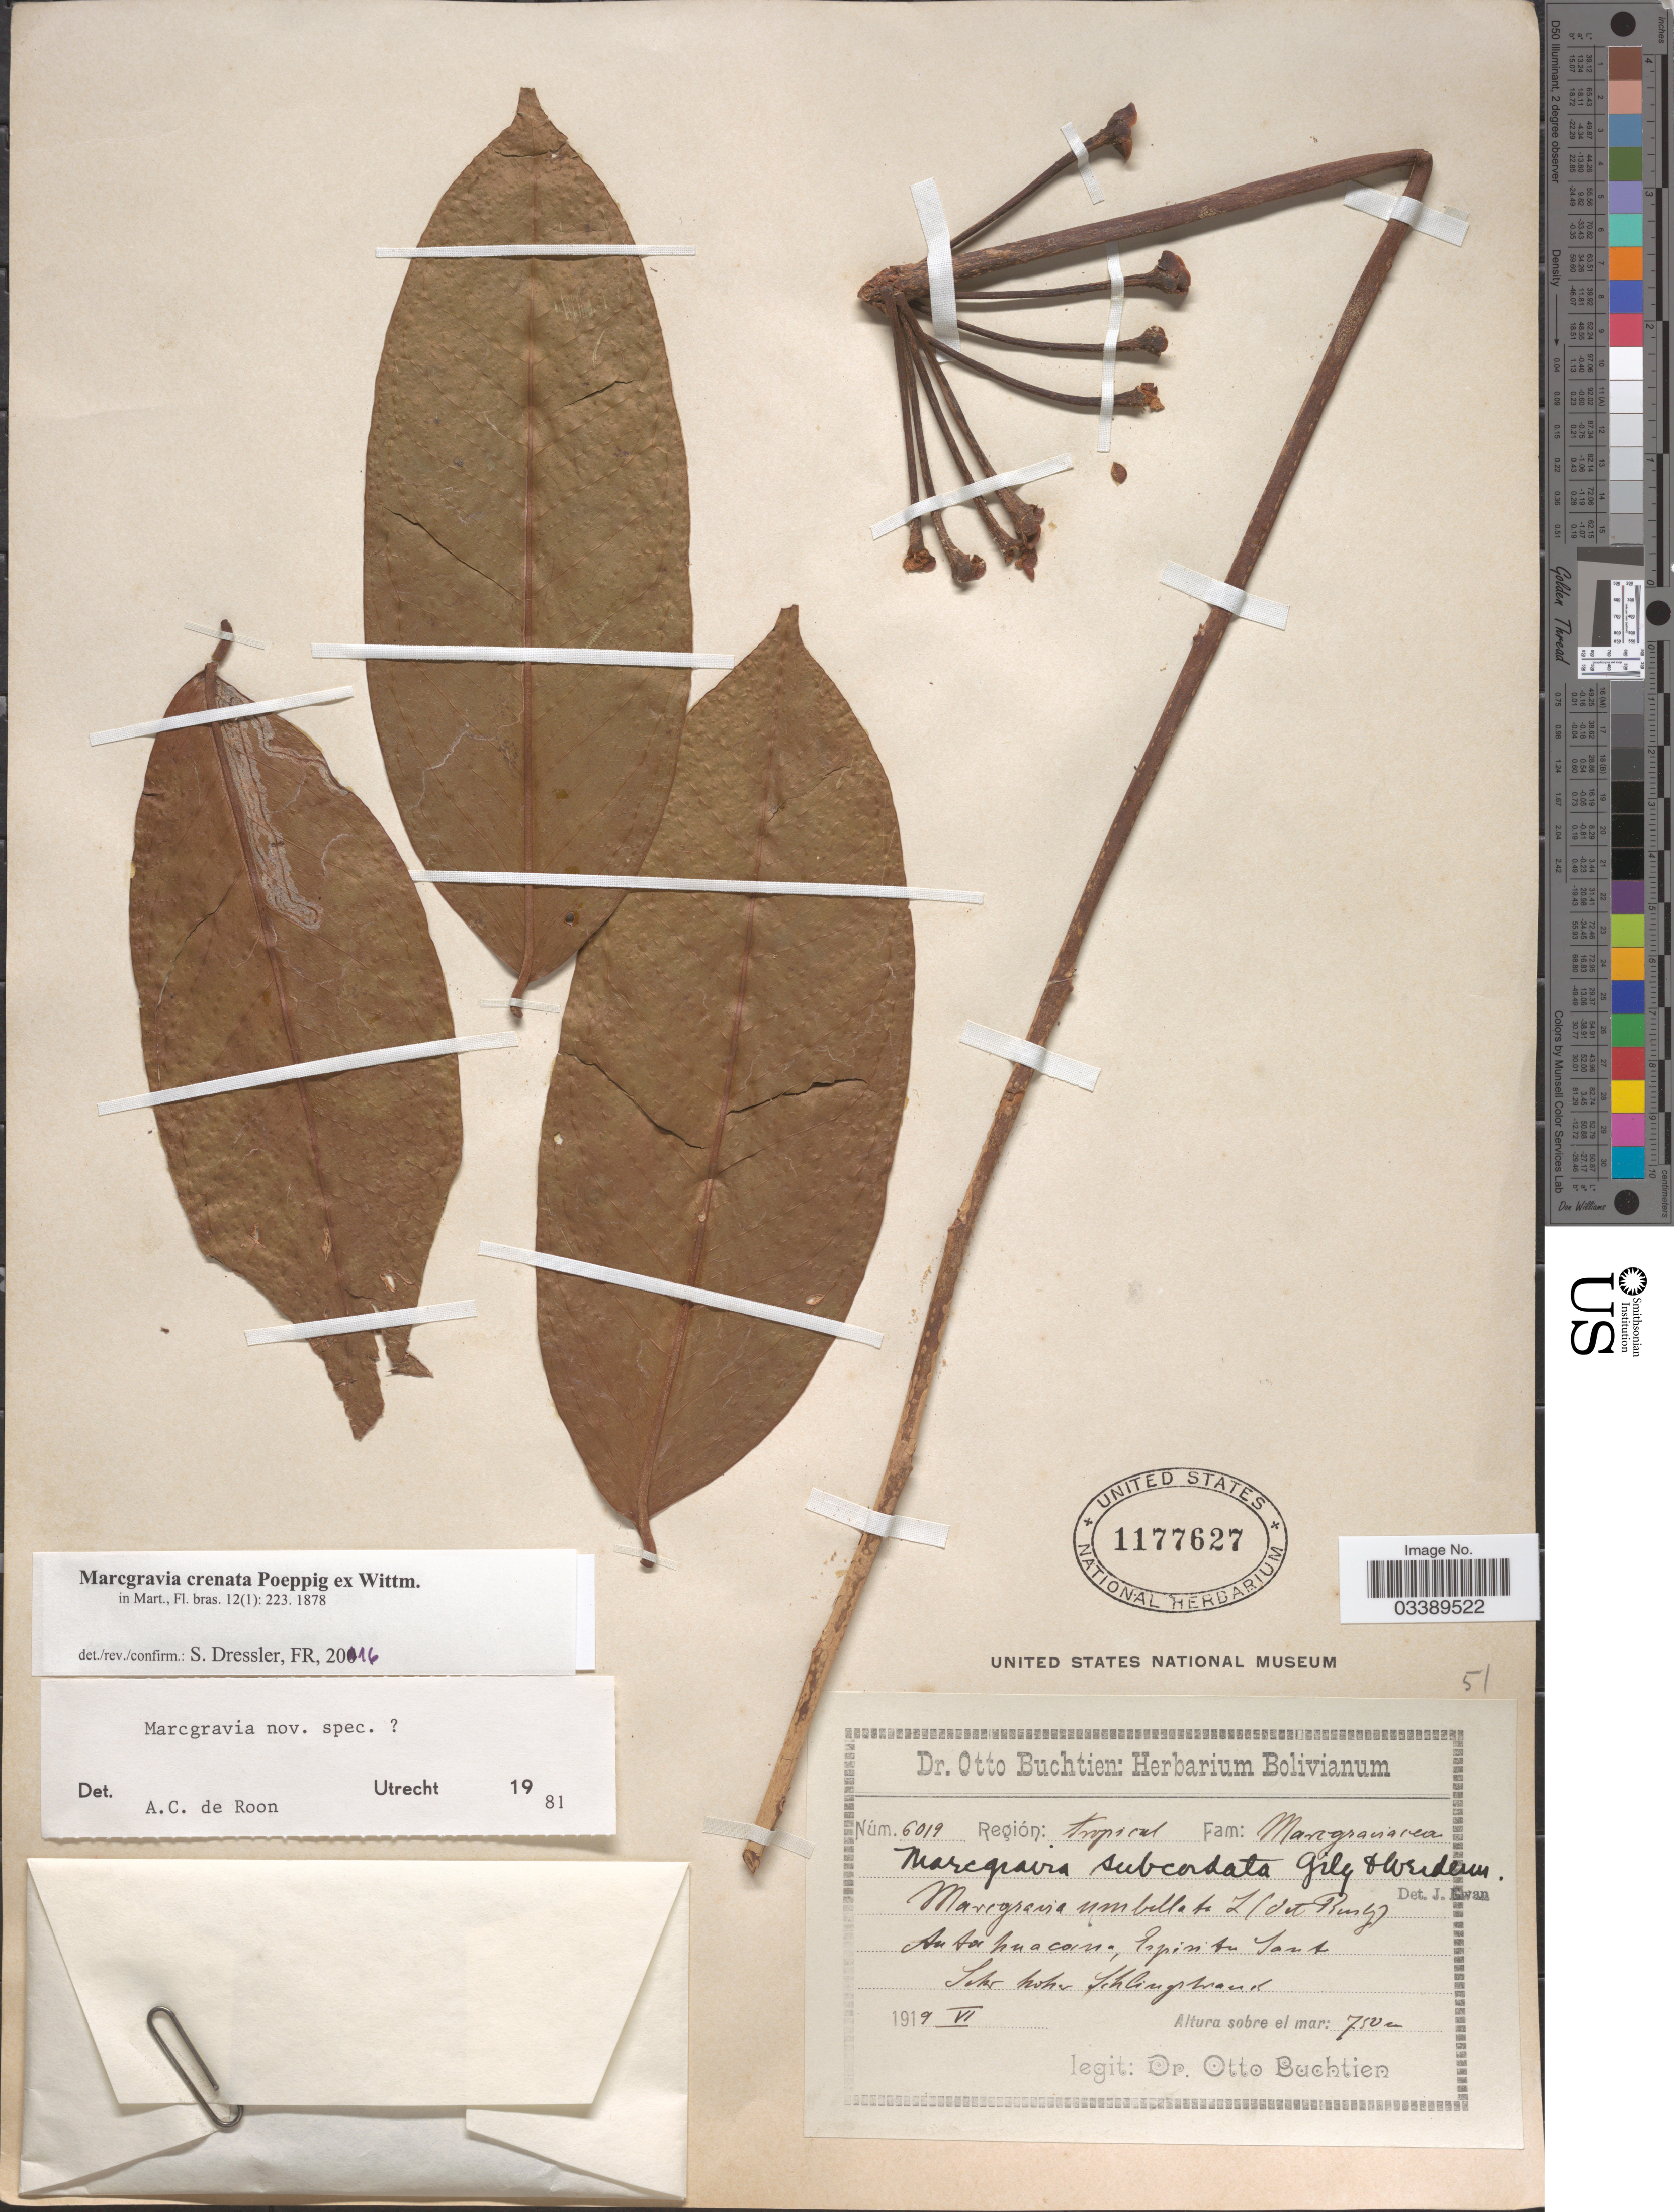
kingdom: Plantae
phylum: Tracheophyta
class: Magnoliopsida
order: Ericales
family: Marcgraviaceae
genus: Marcgravia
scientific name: Marcgravia crenata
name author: Poepp. ex Wittm.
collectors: O. Buchtien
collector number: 6019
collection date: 1919-06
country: Bolivia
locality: Antahuacana, Espiritu Santo.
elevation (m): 750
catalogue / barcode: US 1177627